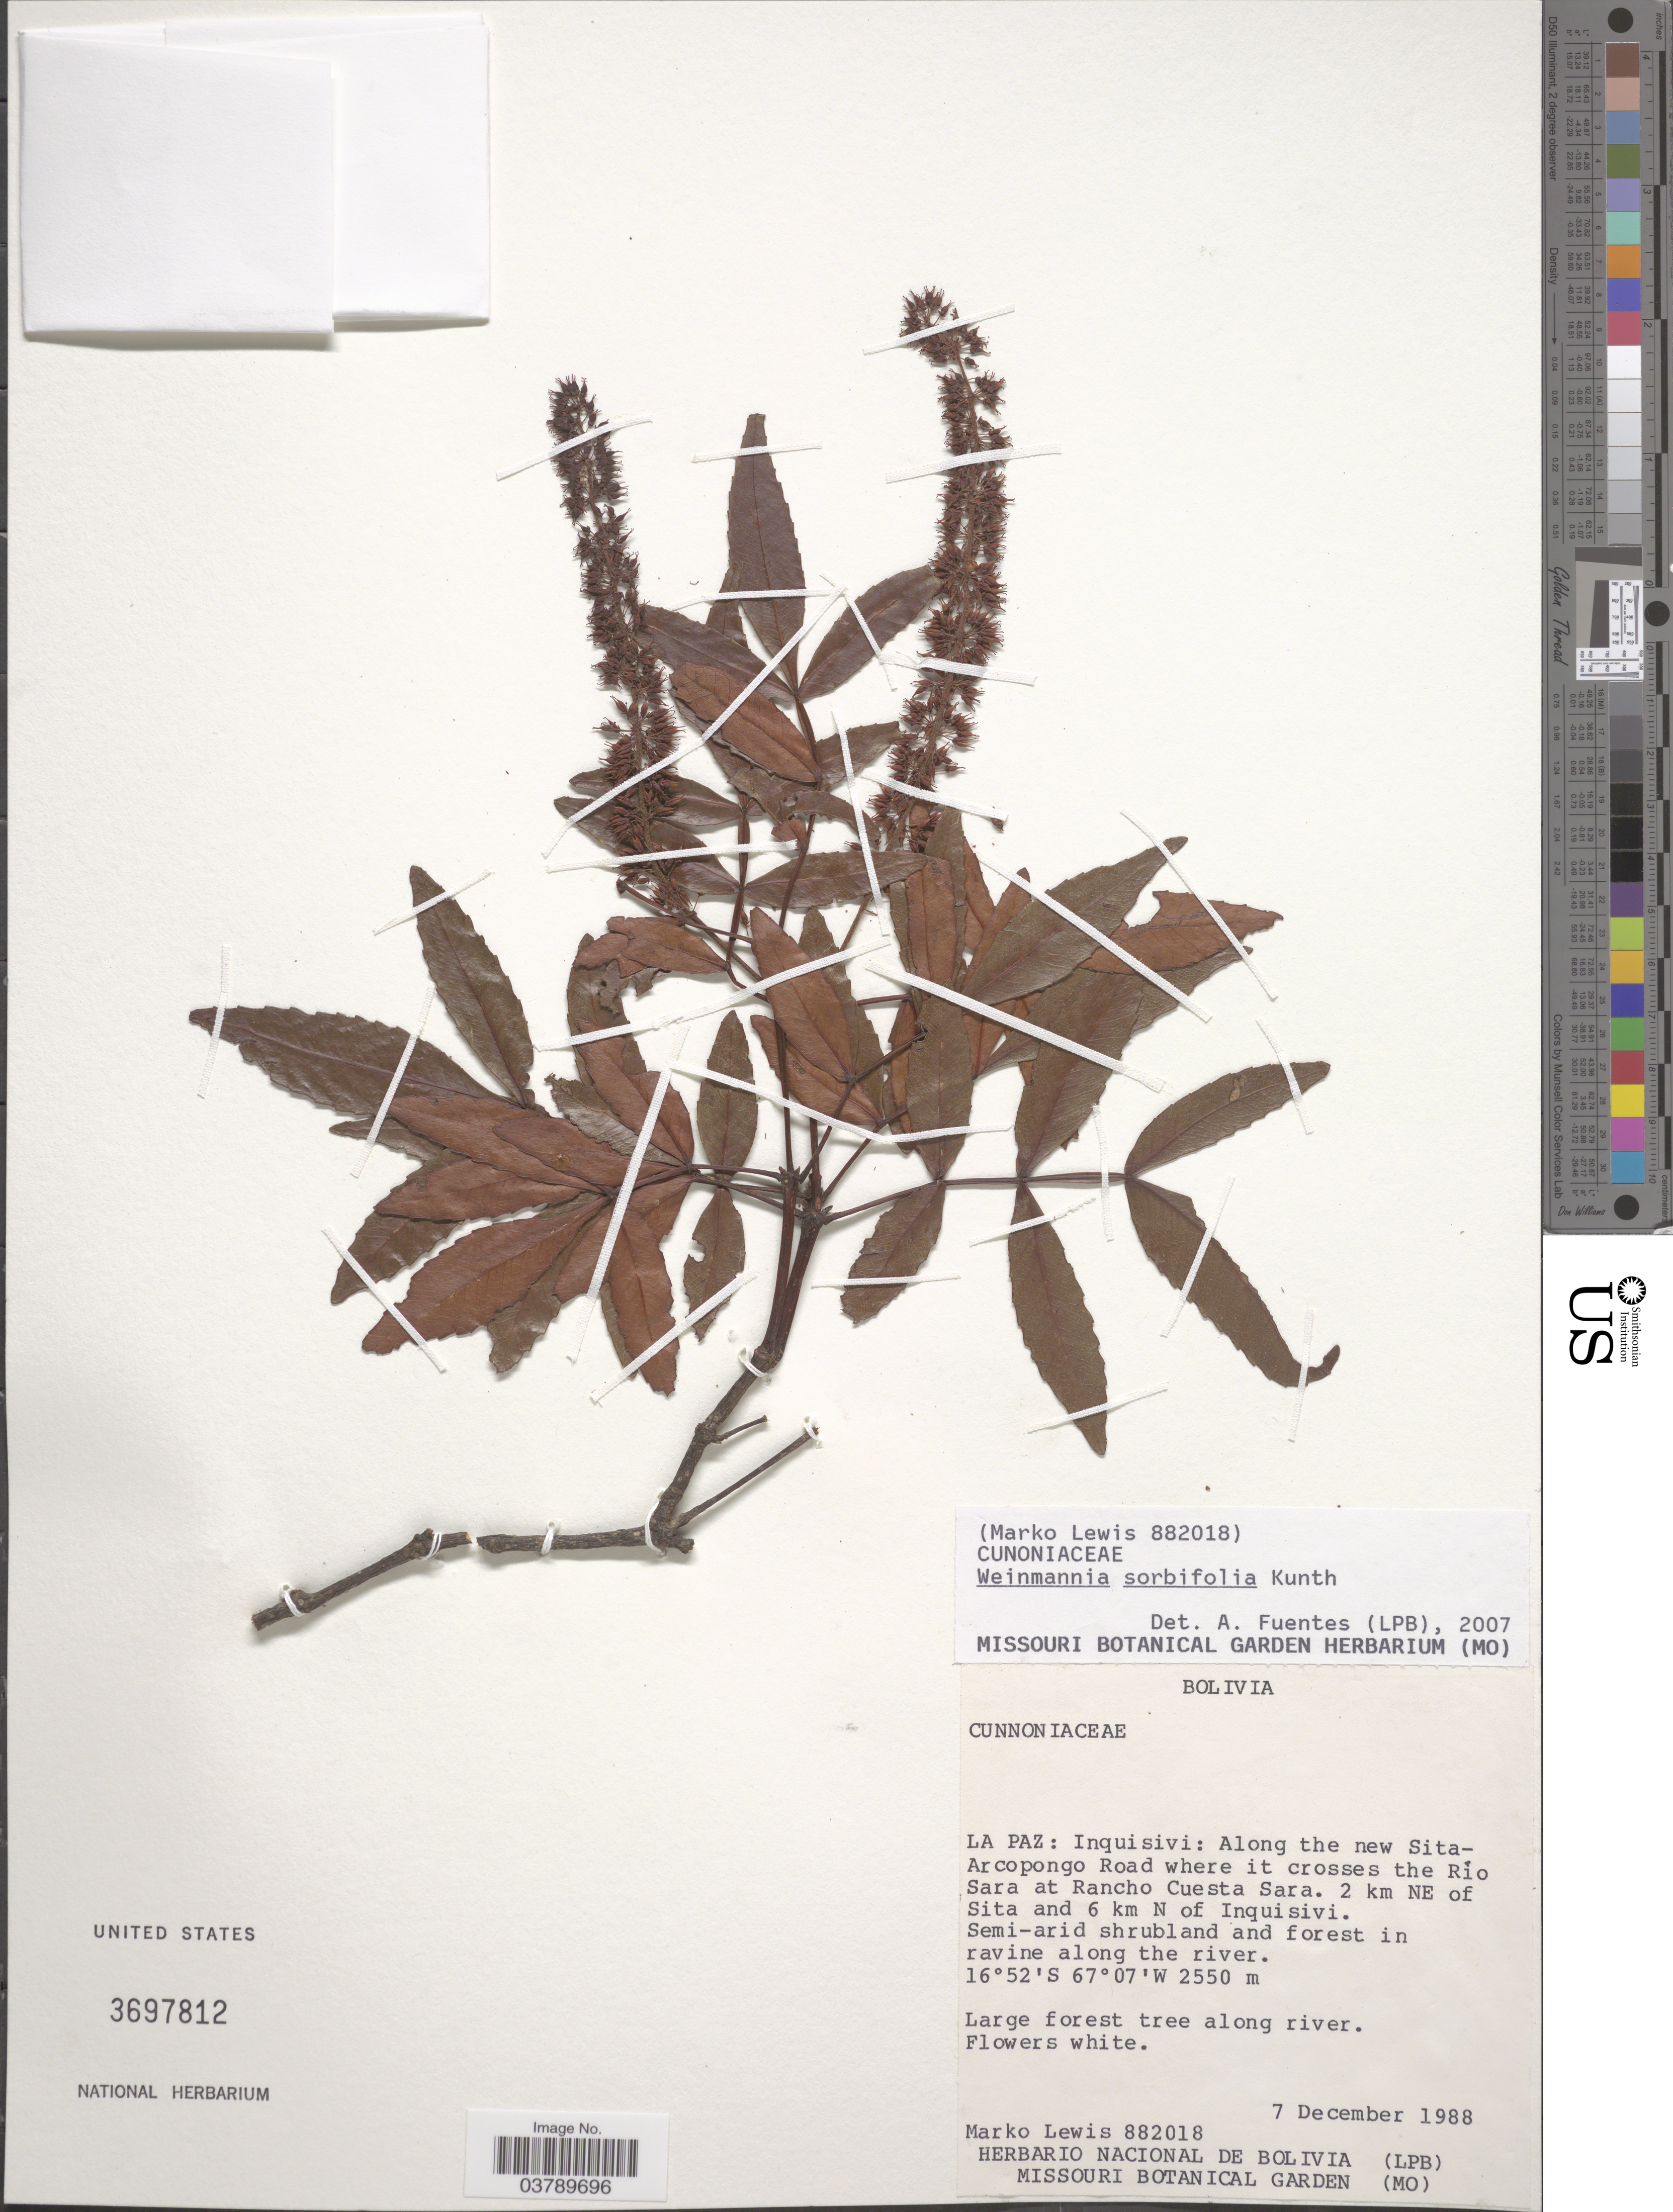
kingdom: Plantae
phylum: Tracheophyta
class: Magnoliopsida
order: Oxalidales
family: Cunoniaceae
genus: Weinmannia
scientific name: Weinmannia sorbifolia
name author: Kunth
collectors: M. A. Lewis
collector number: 882018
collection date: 1988-12-07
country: Bolivia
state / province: La Paz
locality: Inquisivi: Along the new Sita-Arcopongo Road where it crosses the Río Sara at Rancho Cuesta Sara. 2 km NE of Sita and 6 km N of Inquisivi.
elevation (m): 2550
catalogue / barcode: US 3697812